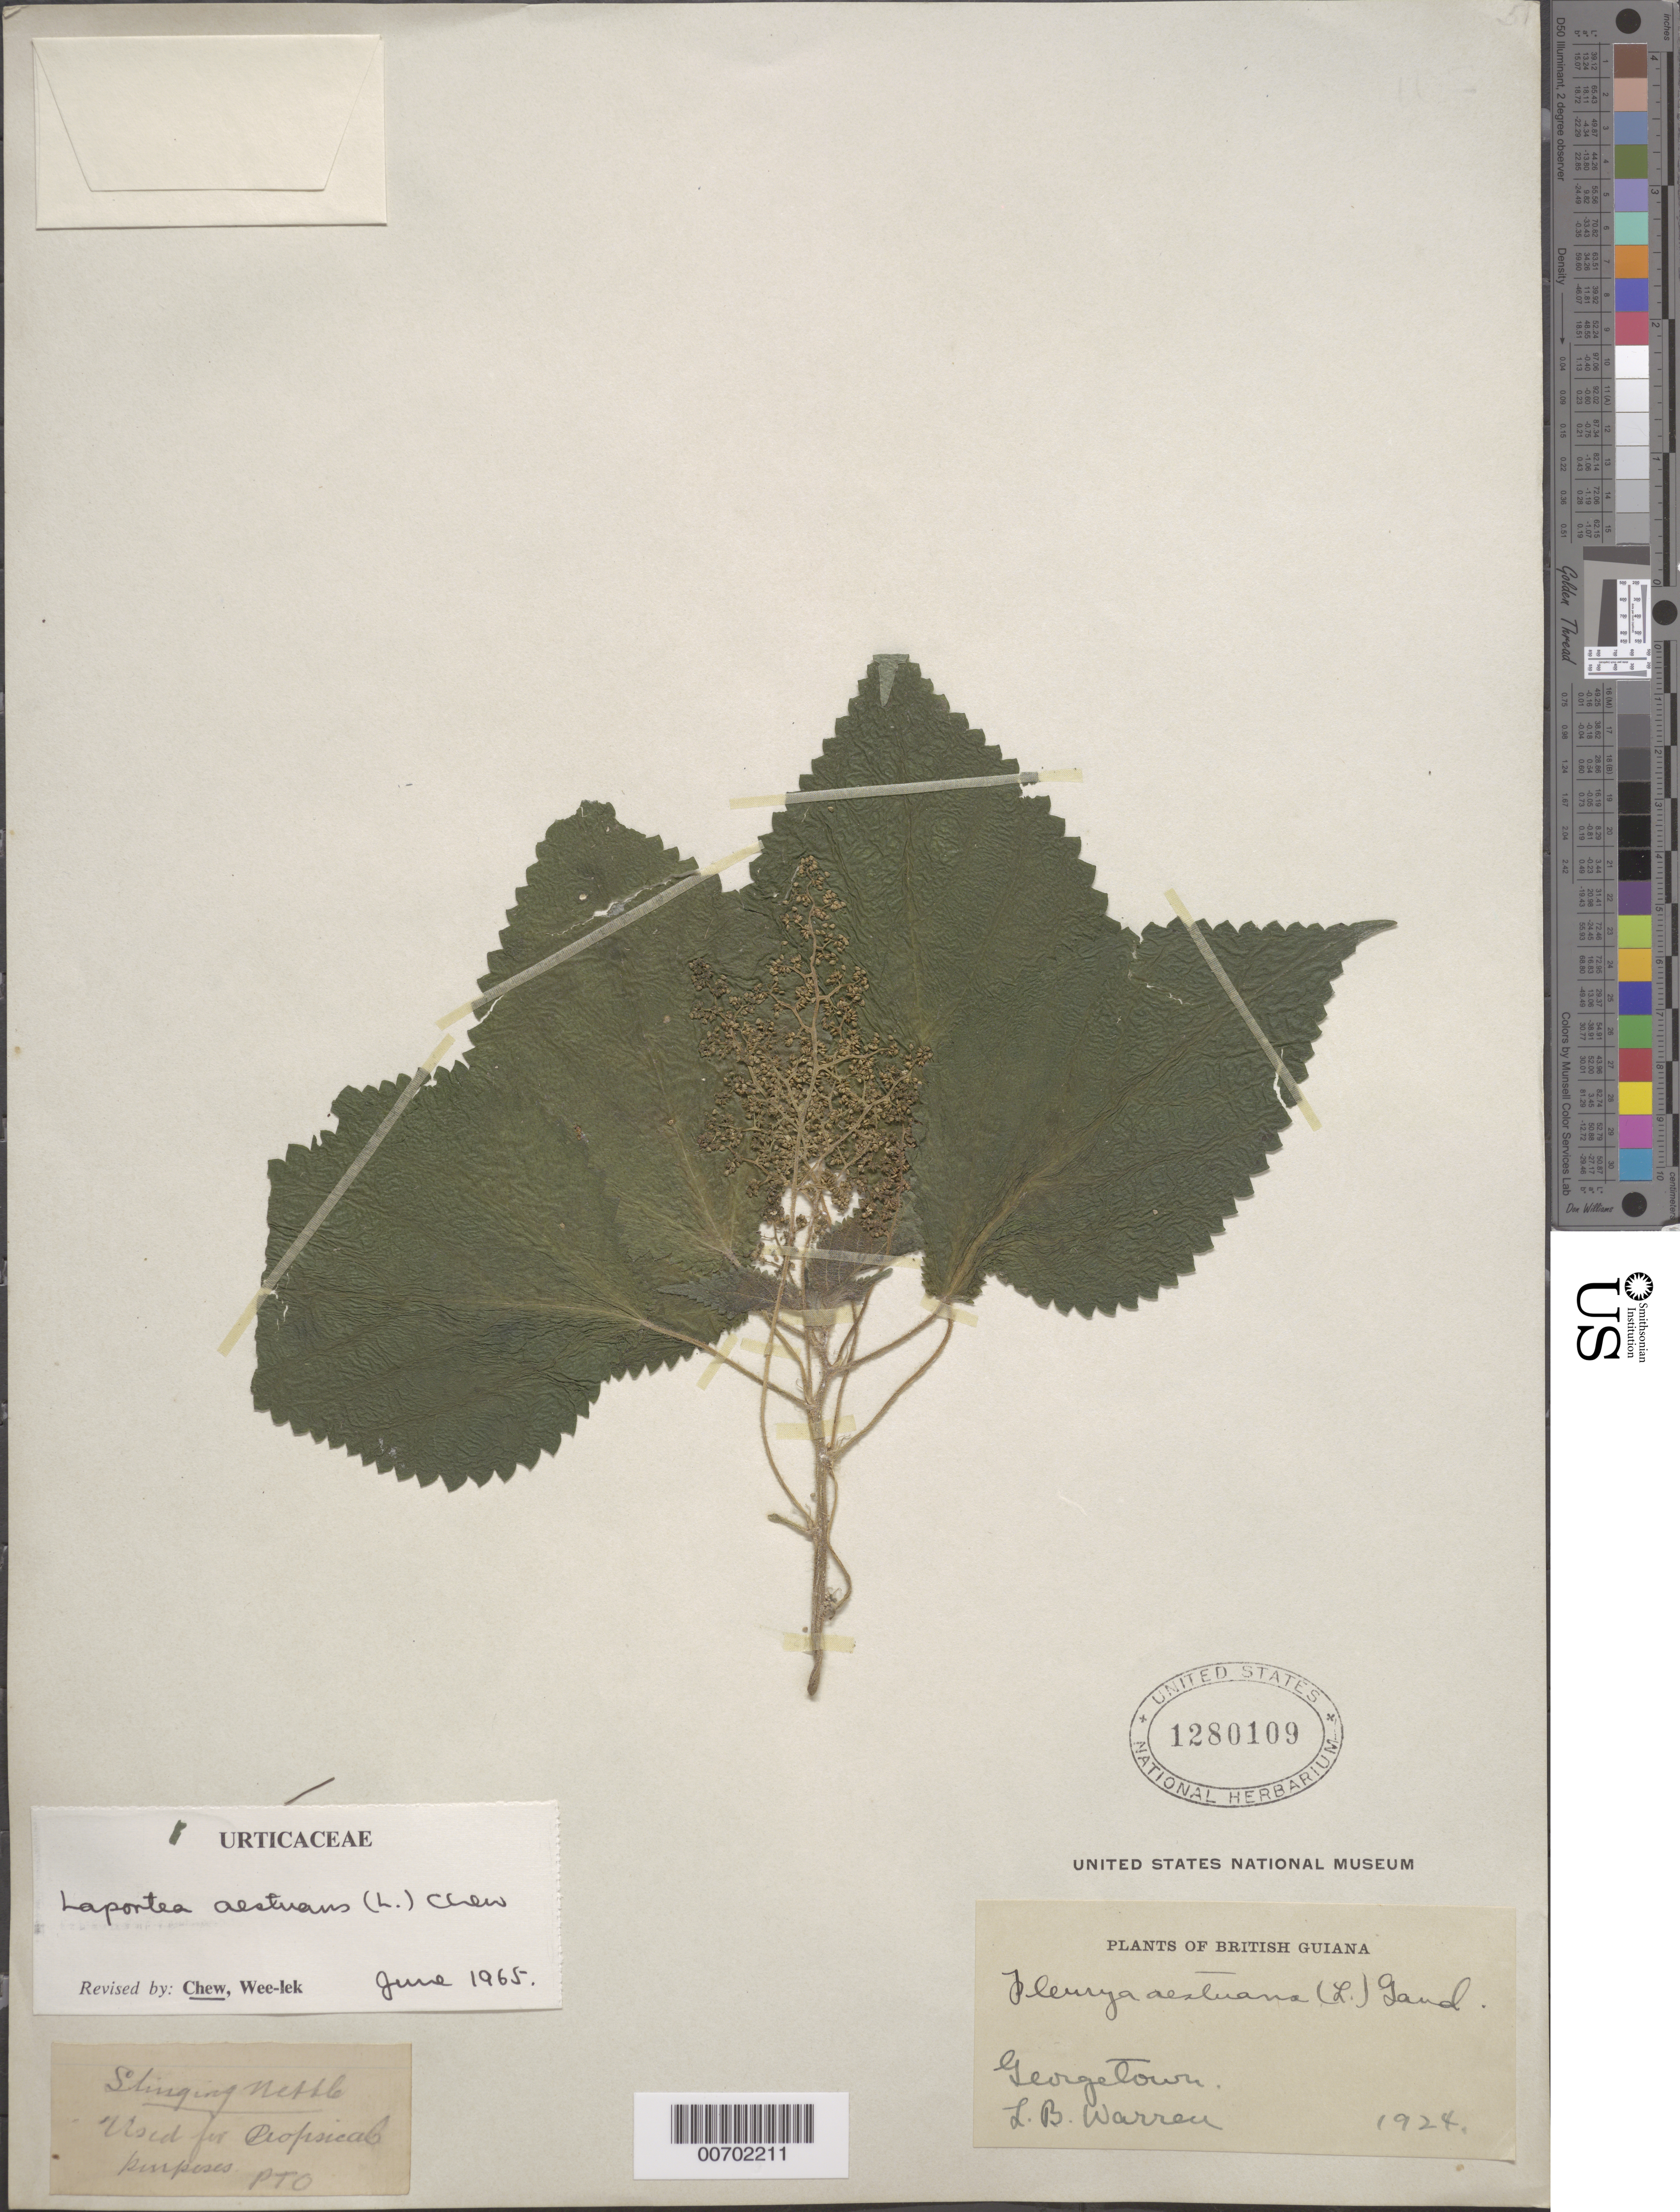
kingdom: Plantae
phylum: Tracheophyta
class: Magnoliopsida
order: Rosales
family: Urticaceae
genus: Laportea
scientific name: Laportea aestuans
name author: (L.) Chew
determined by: Chew, Wee-Lek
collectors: L. Warren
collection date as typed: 1924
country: Guyana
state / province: Demerara-Mahaica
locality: Georgetown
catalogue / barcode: US 1280109